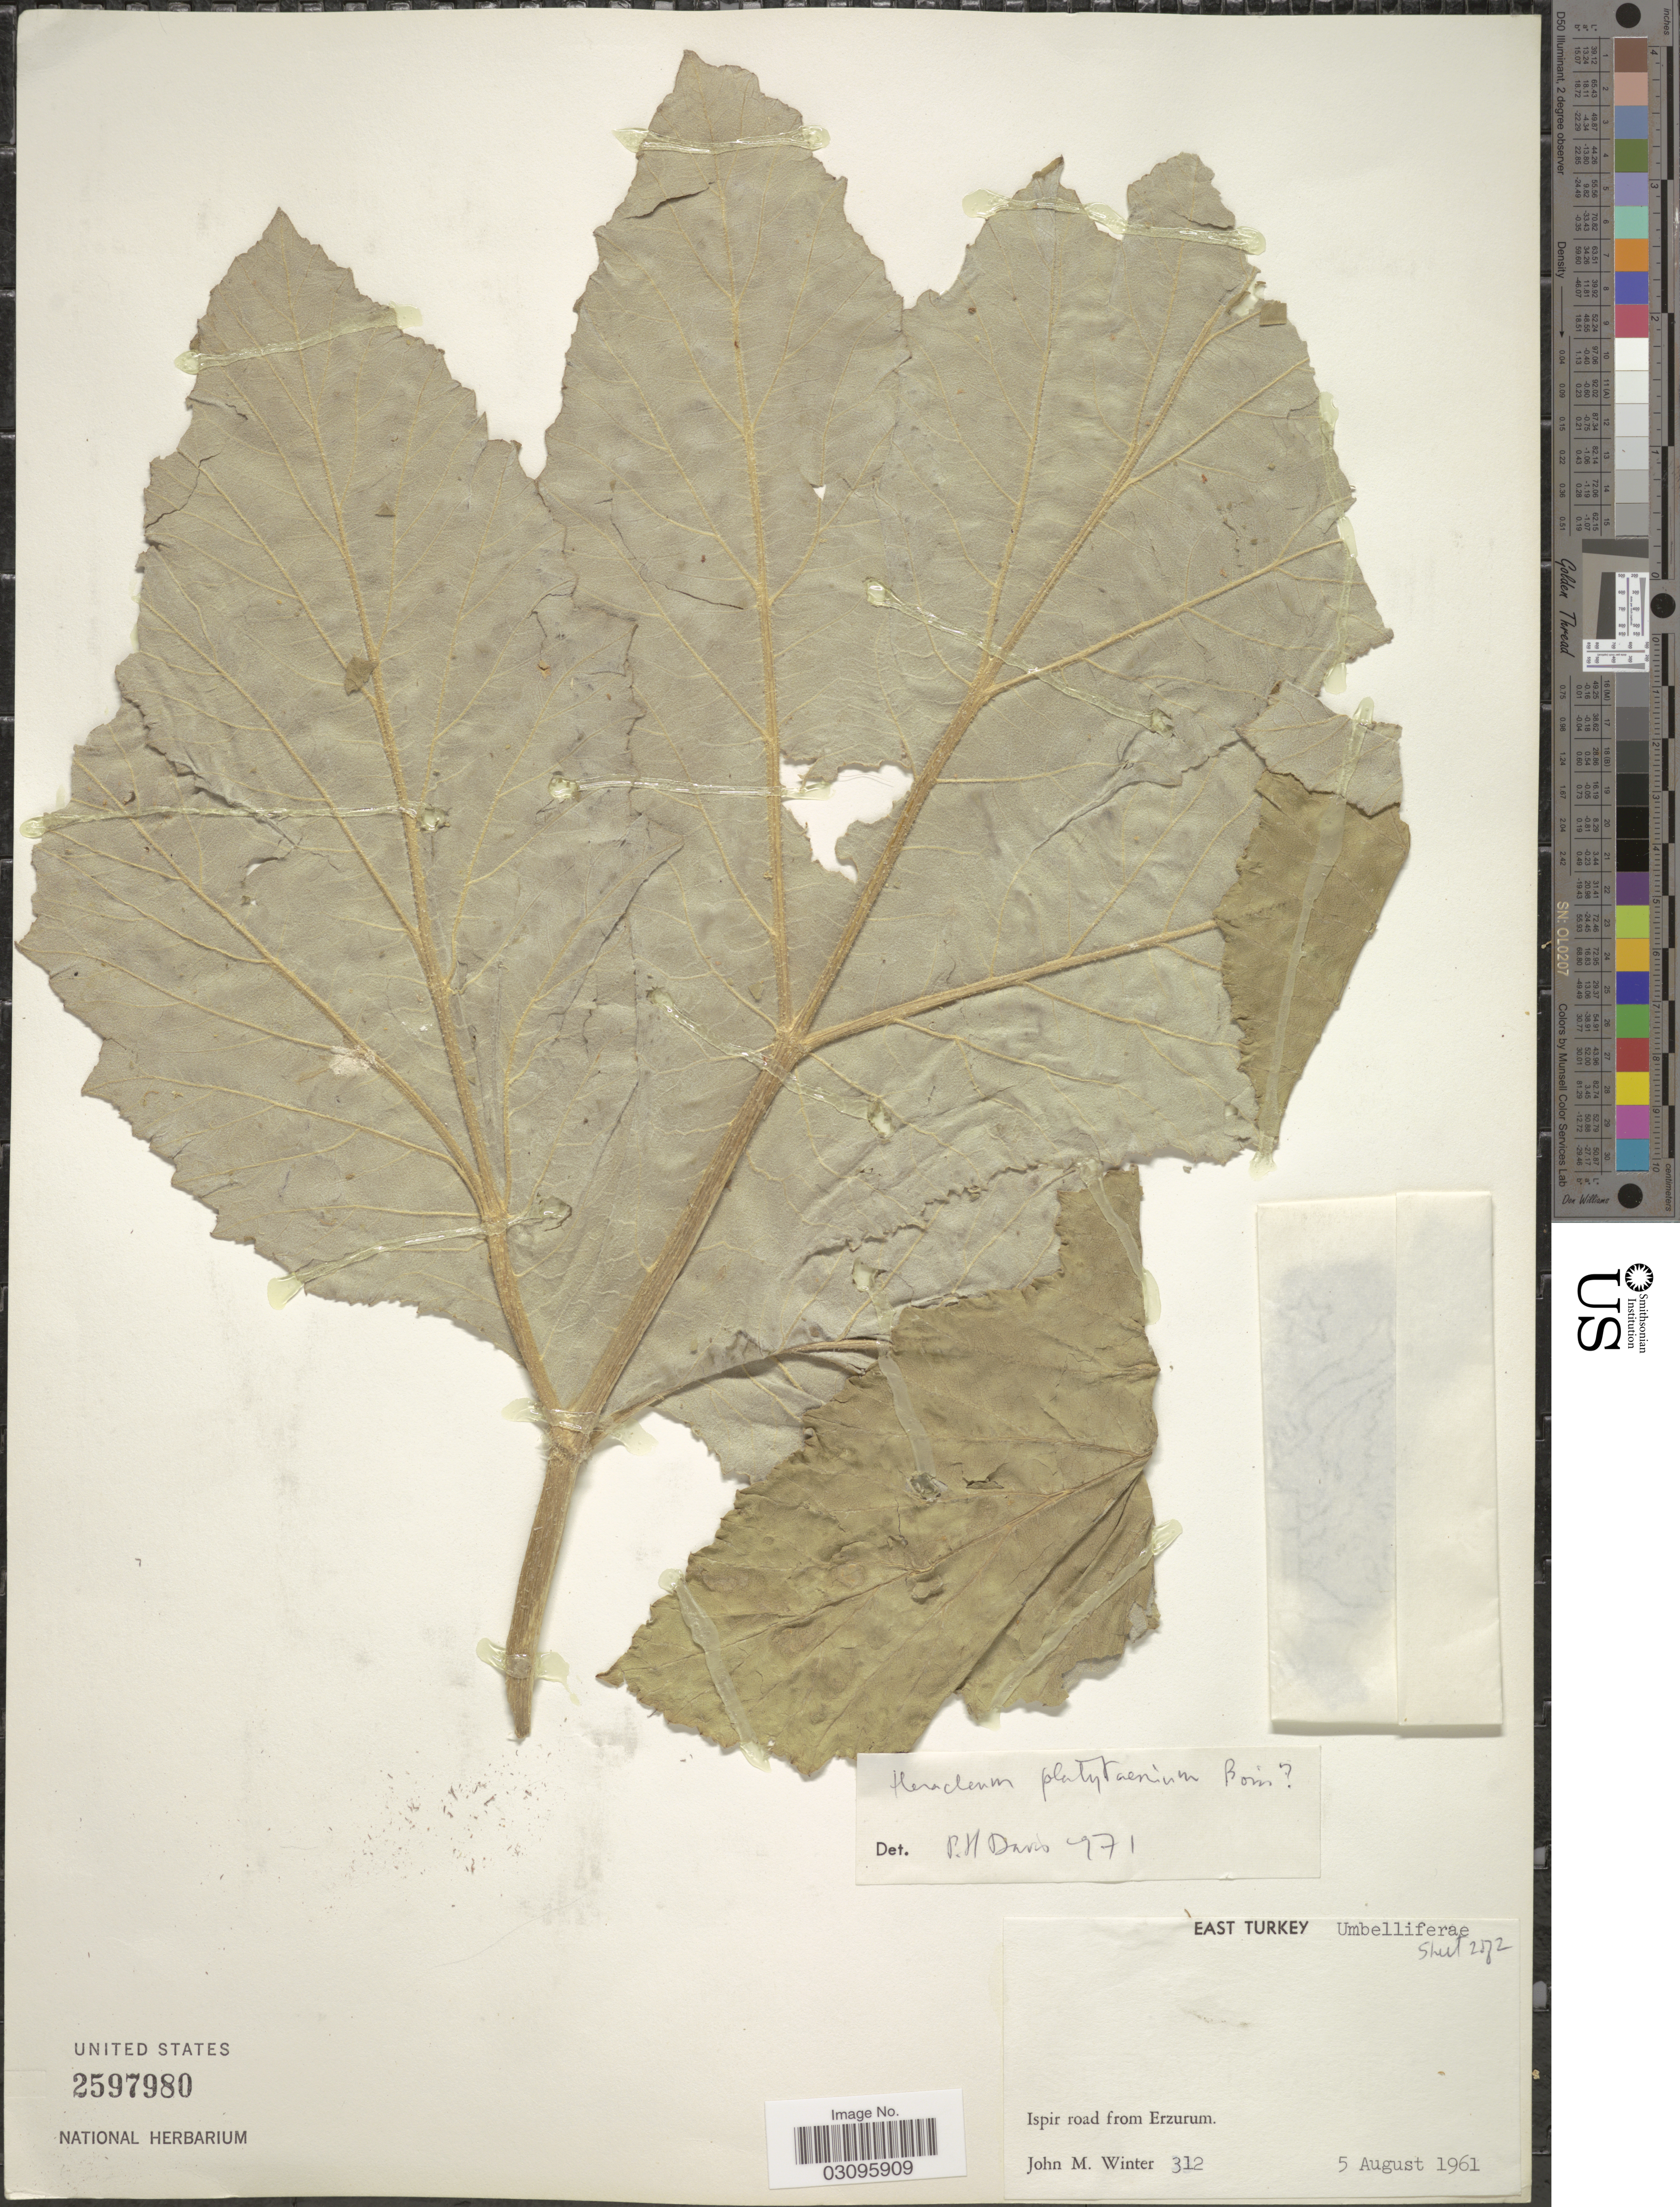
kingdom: Plantae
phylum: Tracheophyta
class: Magnoliopsida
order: Apiales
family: Apiaceae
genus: Heracleum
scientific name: Heracleum platytaenium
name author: Boiss.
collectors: J. M. Winter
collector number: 312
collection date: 1961-08-05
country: Turkey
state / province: Erzurum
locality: East Turkey. Ispir road from Erzurum.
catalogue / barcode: US 2597980